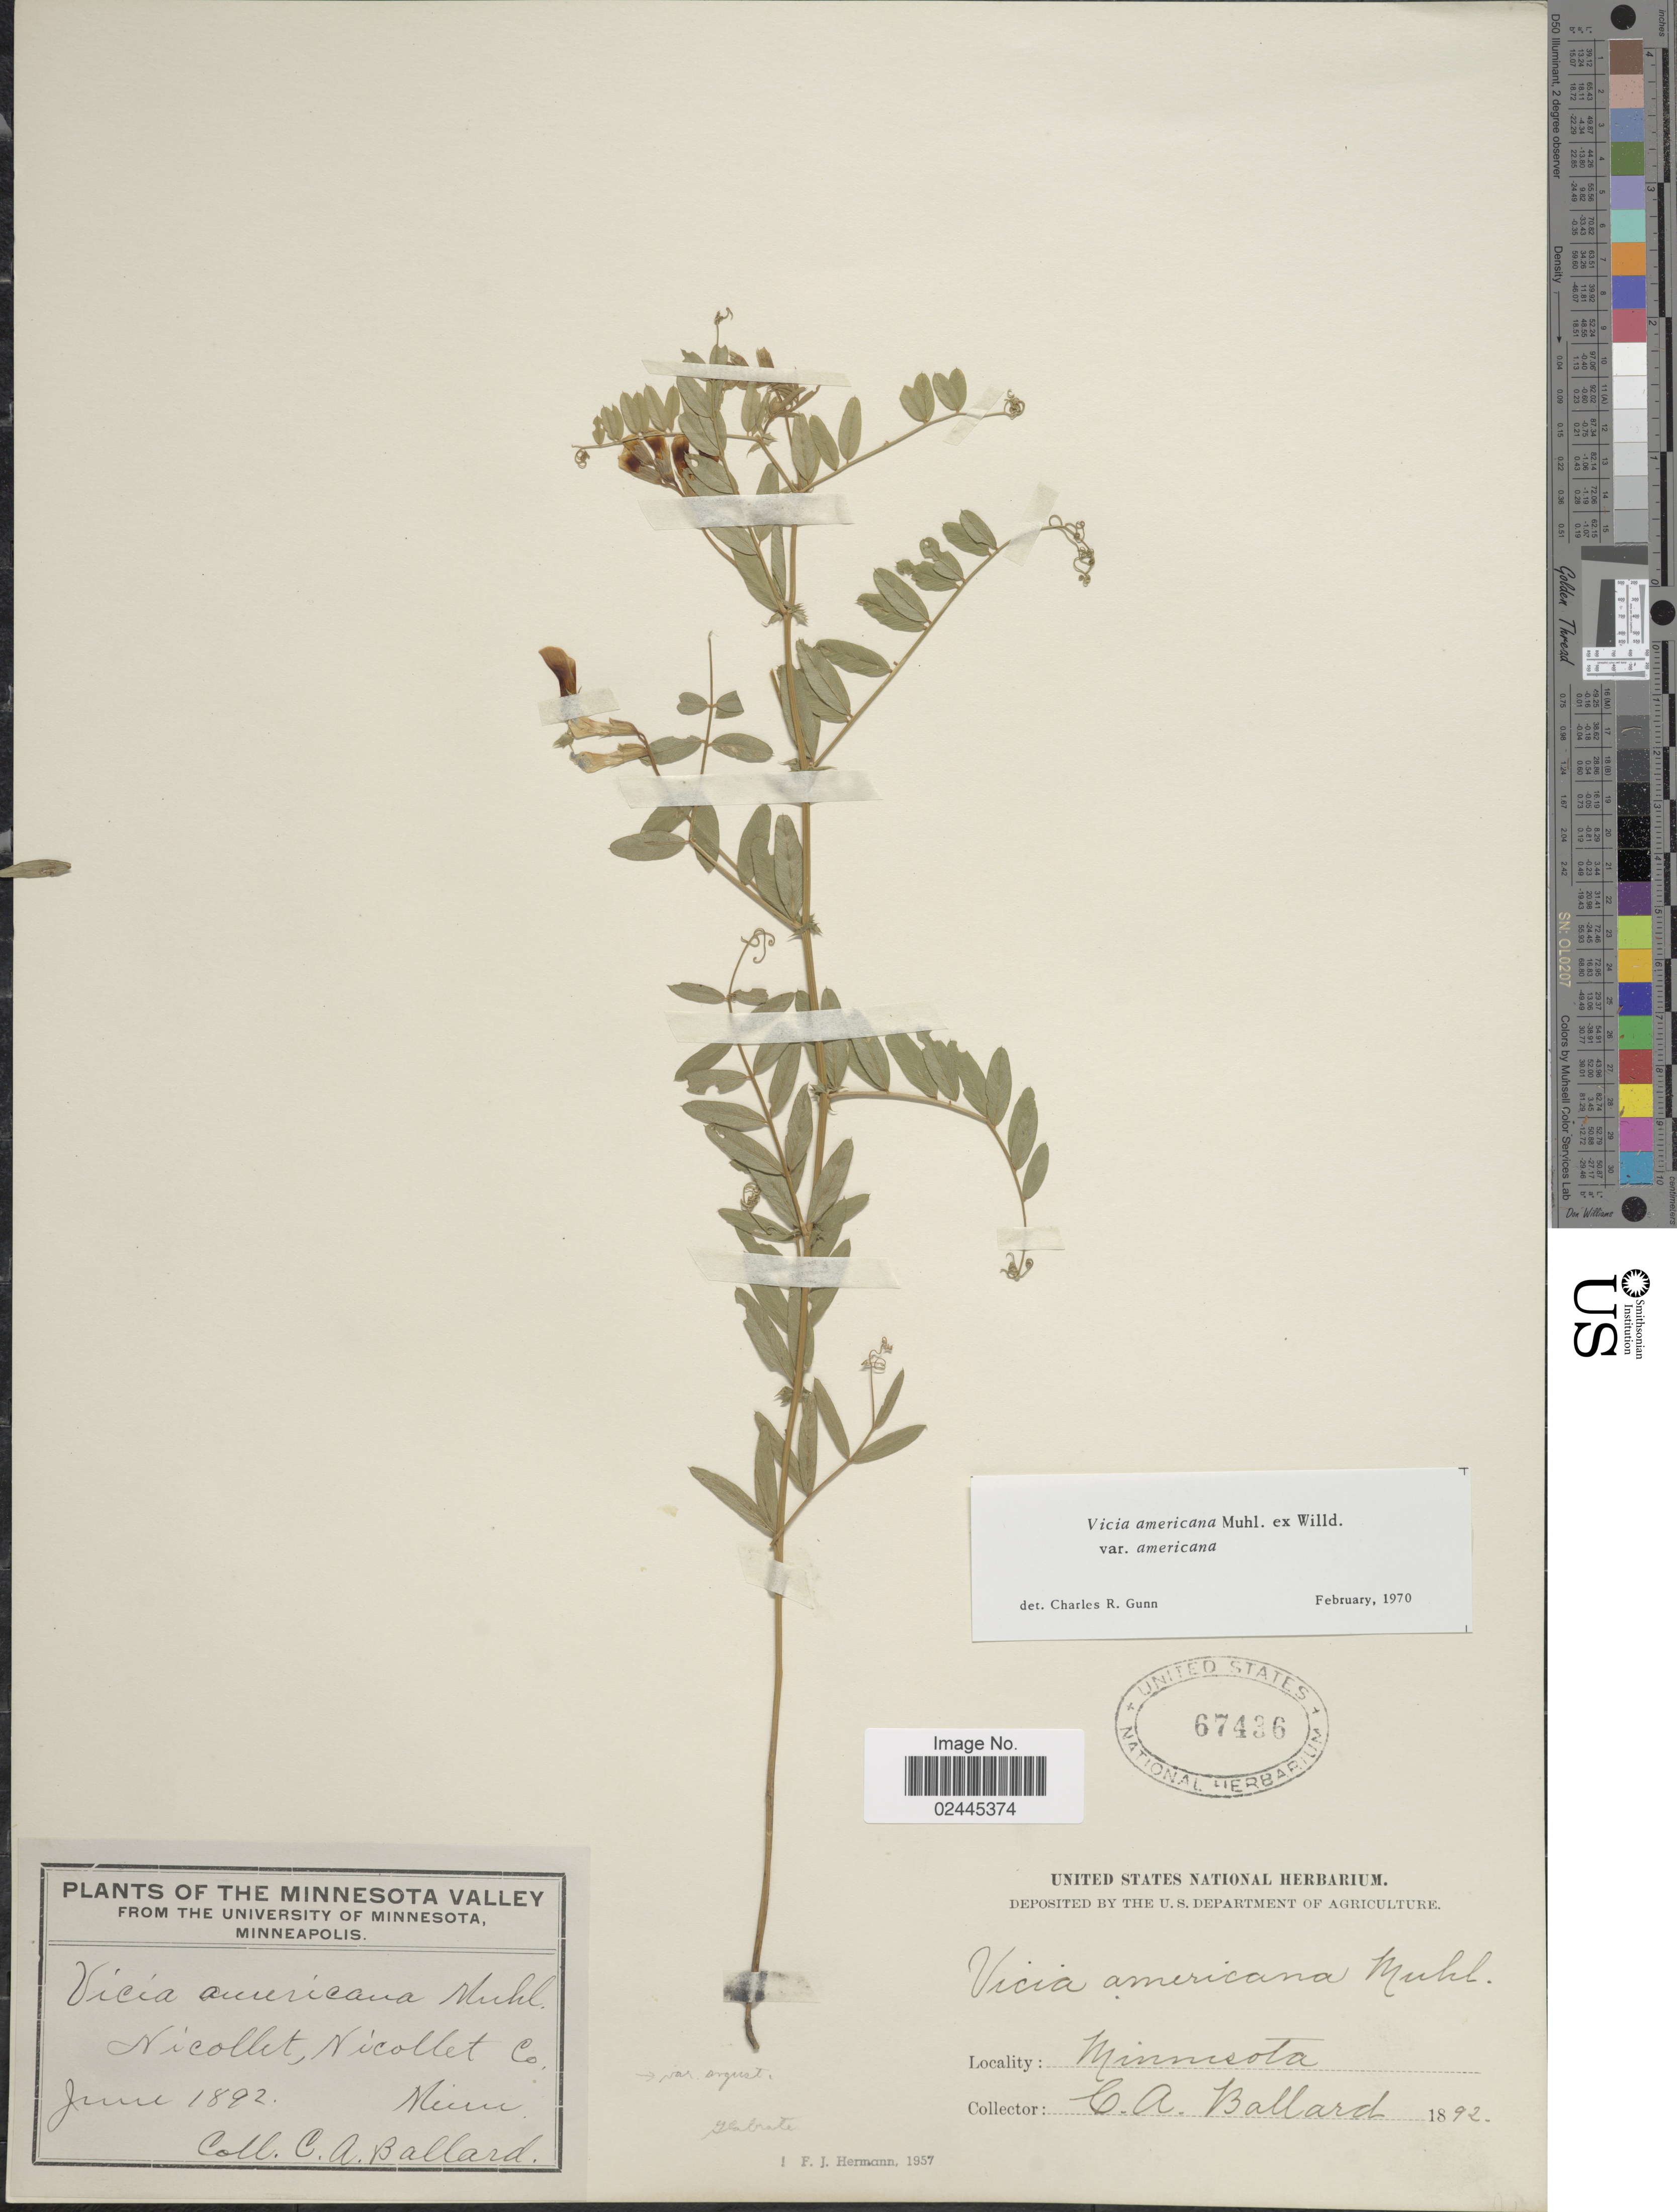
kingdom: Plantae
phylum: Tracheophyta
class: Magnoliopsida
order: Fabales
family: Fabaceae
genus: Vicia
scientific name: Vicia americana var. americana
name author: Muhl. ex Willd.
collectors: C. A. Ballard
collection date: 1892-06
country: United States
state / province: Minnesota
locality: Minnesota Valley. Nicollet, Nicollet Co. Minn.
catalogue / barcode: US 67436